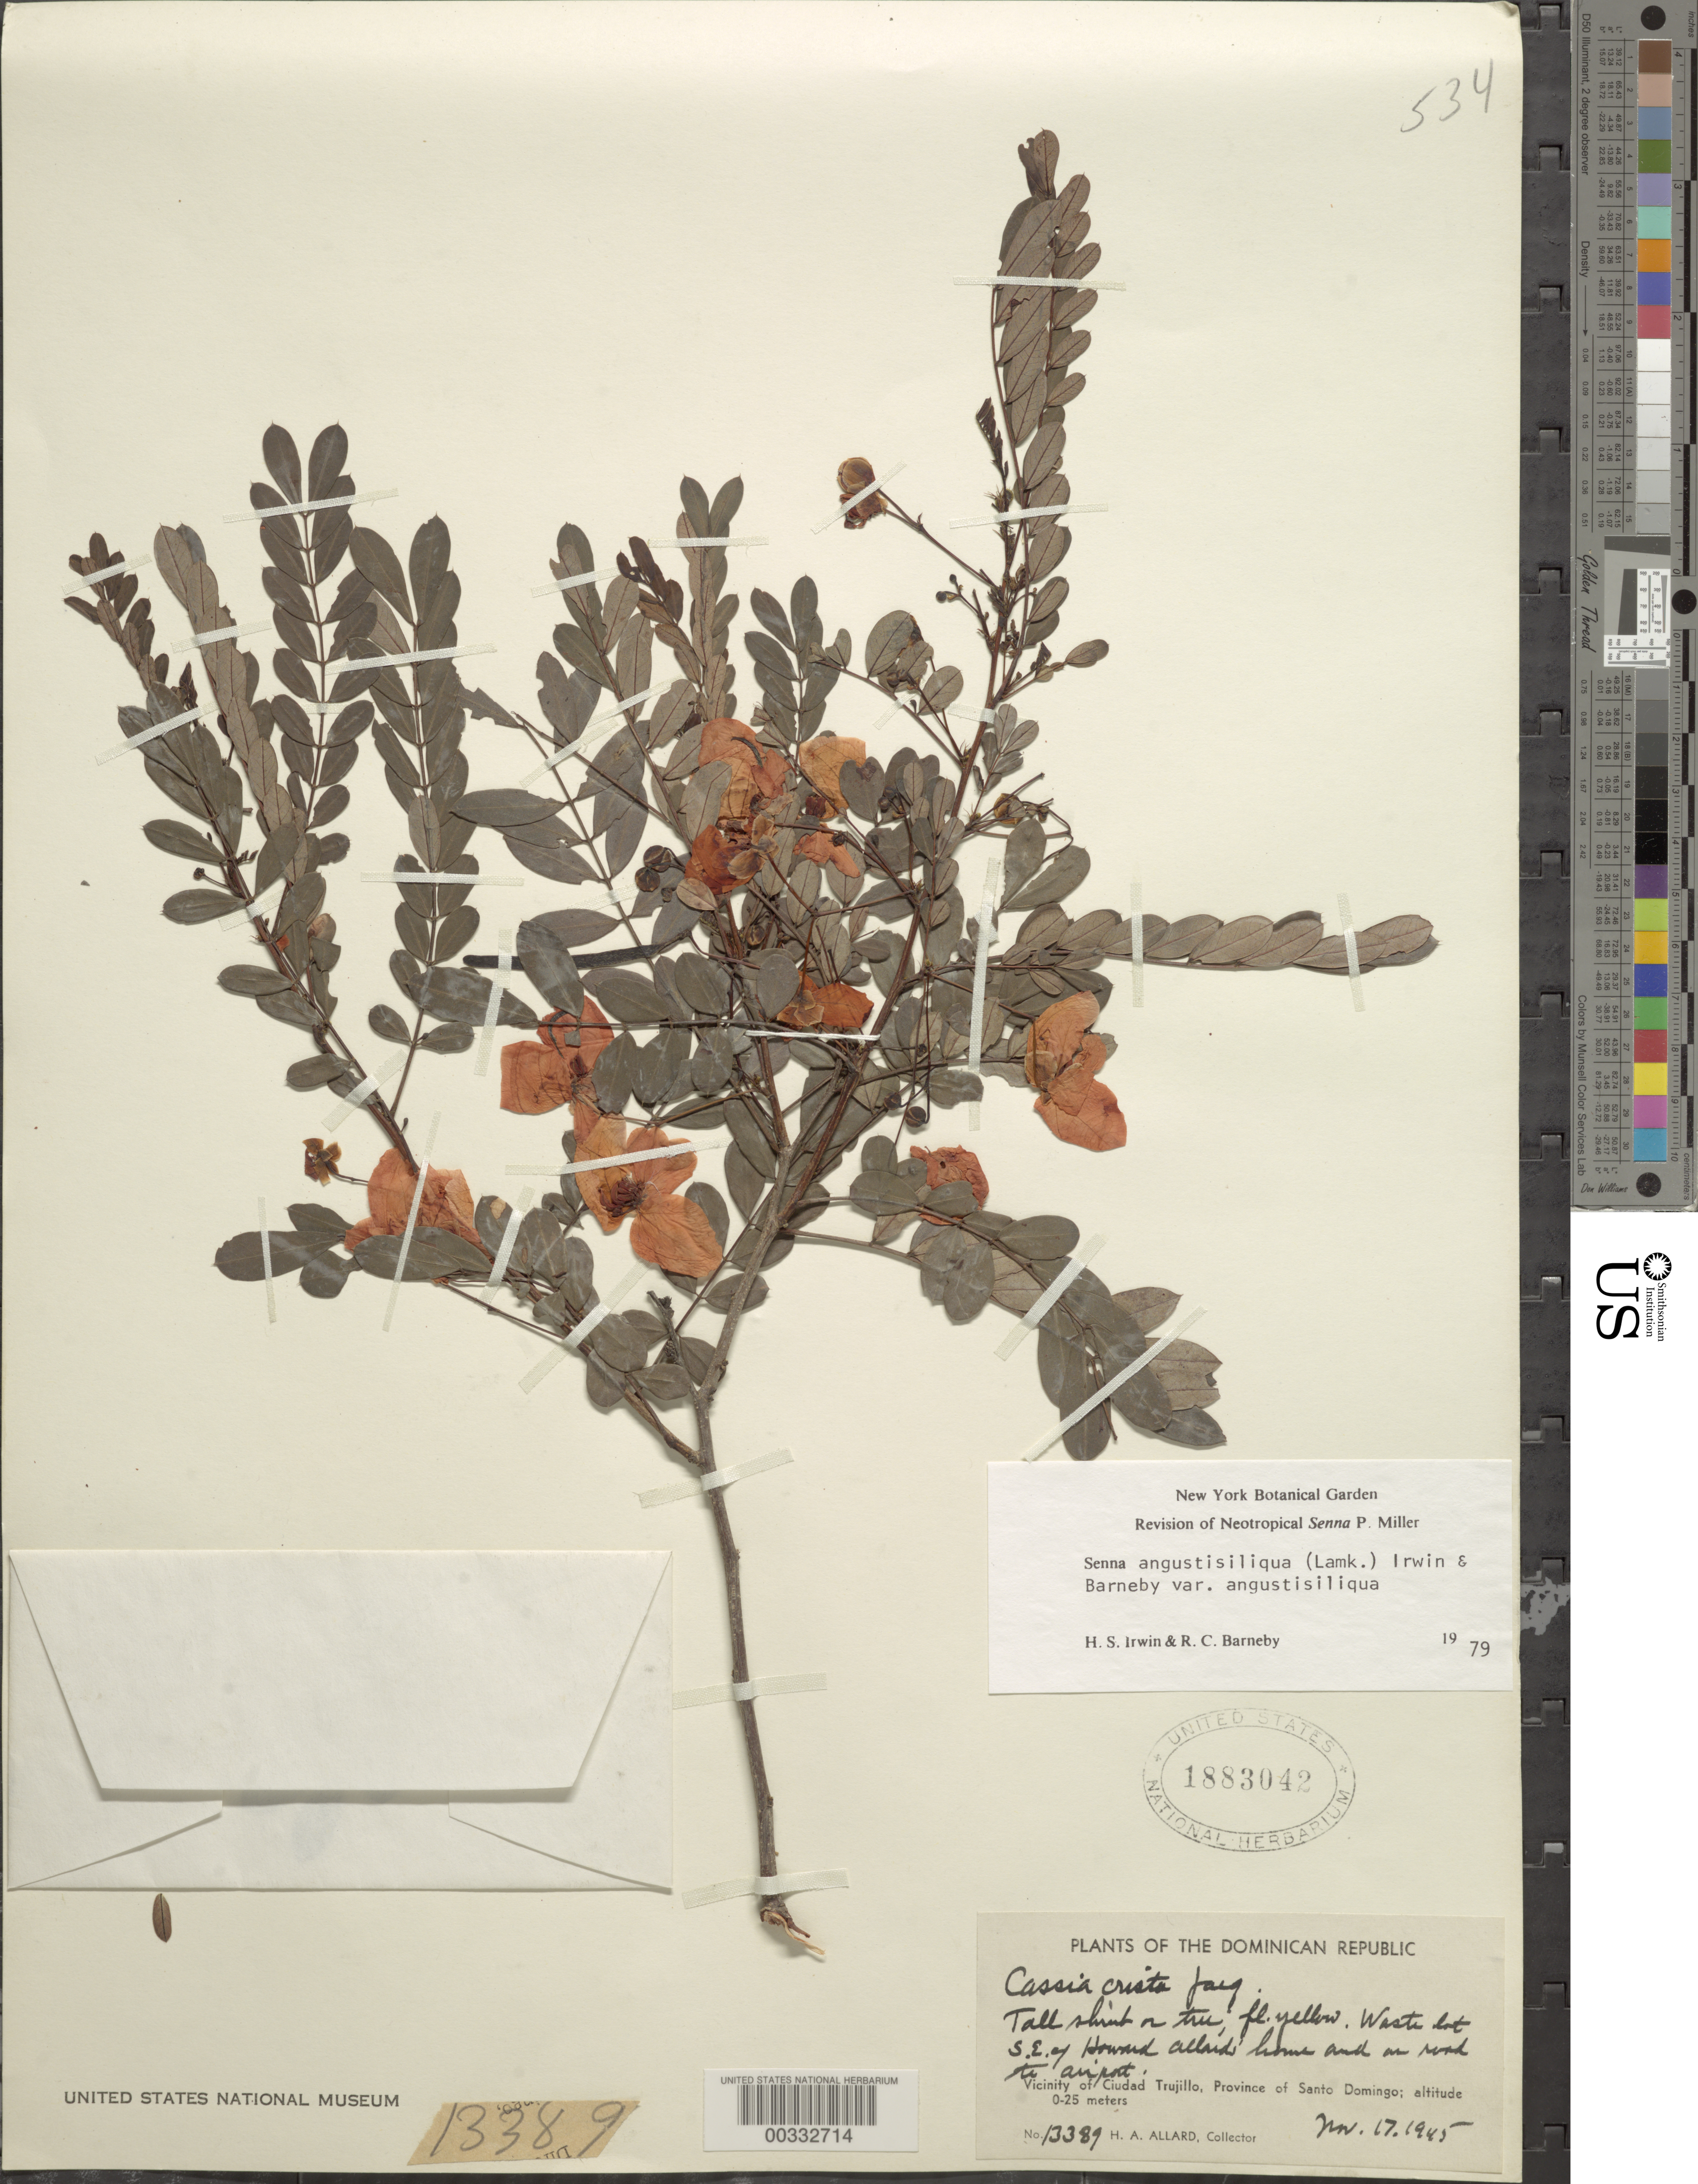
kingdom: Plantae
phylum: Tracheophyta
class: Magnoliopsida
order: Fabales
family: Fabaceae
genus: Senna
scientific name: Senna angustisiliqua var. angustisiliqua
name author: (Lam.) H.S. Irwin & Barneby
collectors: H. A. Allard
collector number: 13389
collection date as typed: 17 Nov 1945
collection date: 1945-11-17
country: Dominican Republic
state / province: Distrito Nacional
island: Hispaniola Island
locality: Se of howard allard's home and on road to airport; vicinity of ciudad trujillo, prov. of santo domingo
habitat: Waste lot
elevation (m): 0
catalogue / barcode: US 1883042